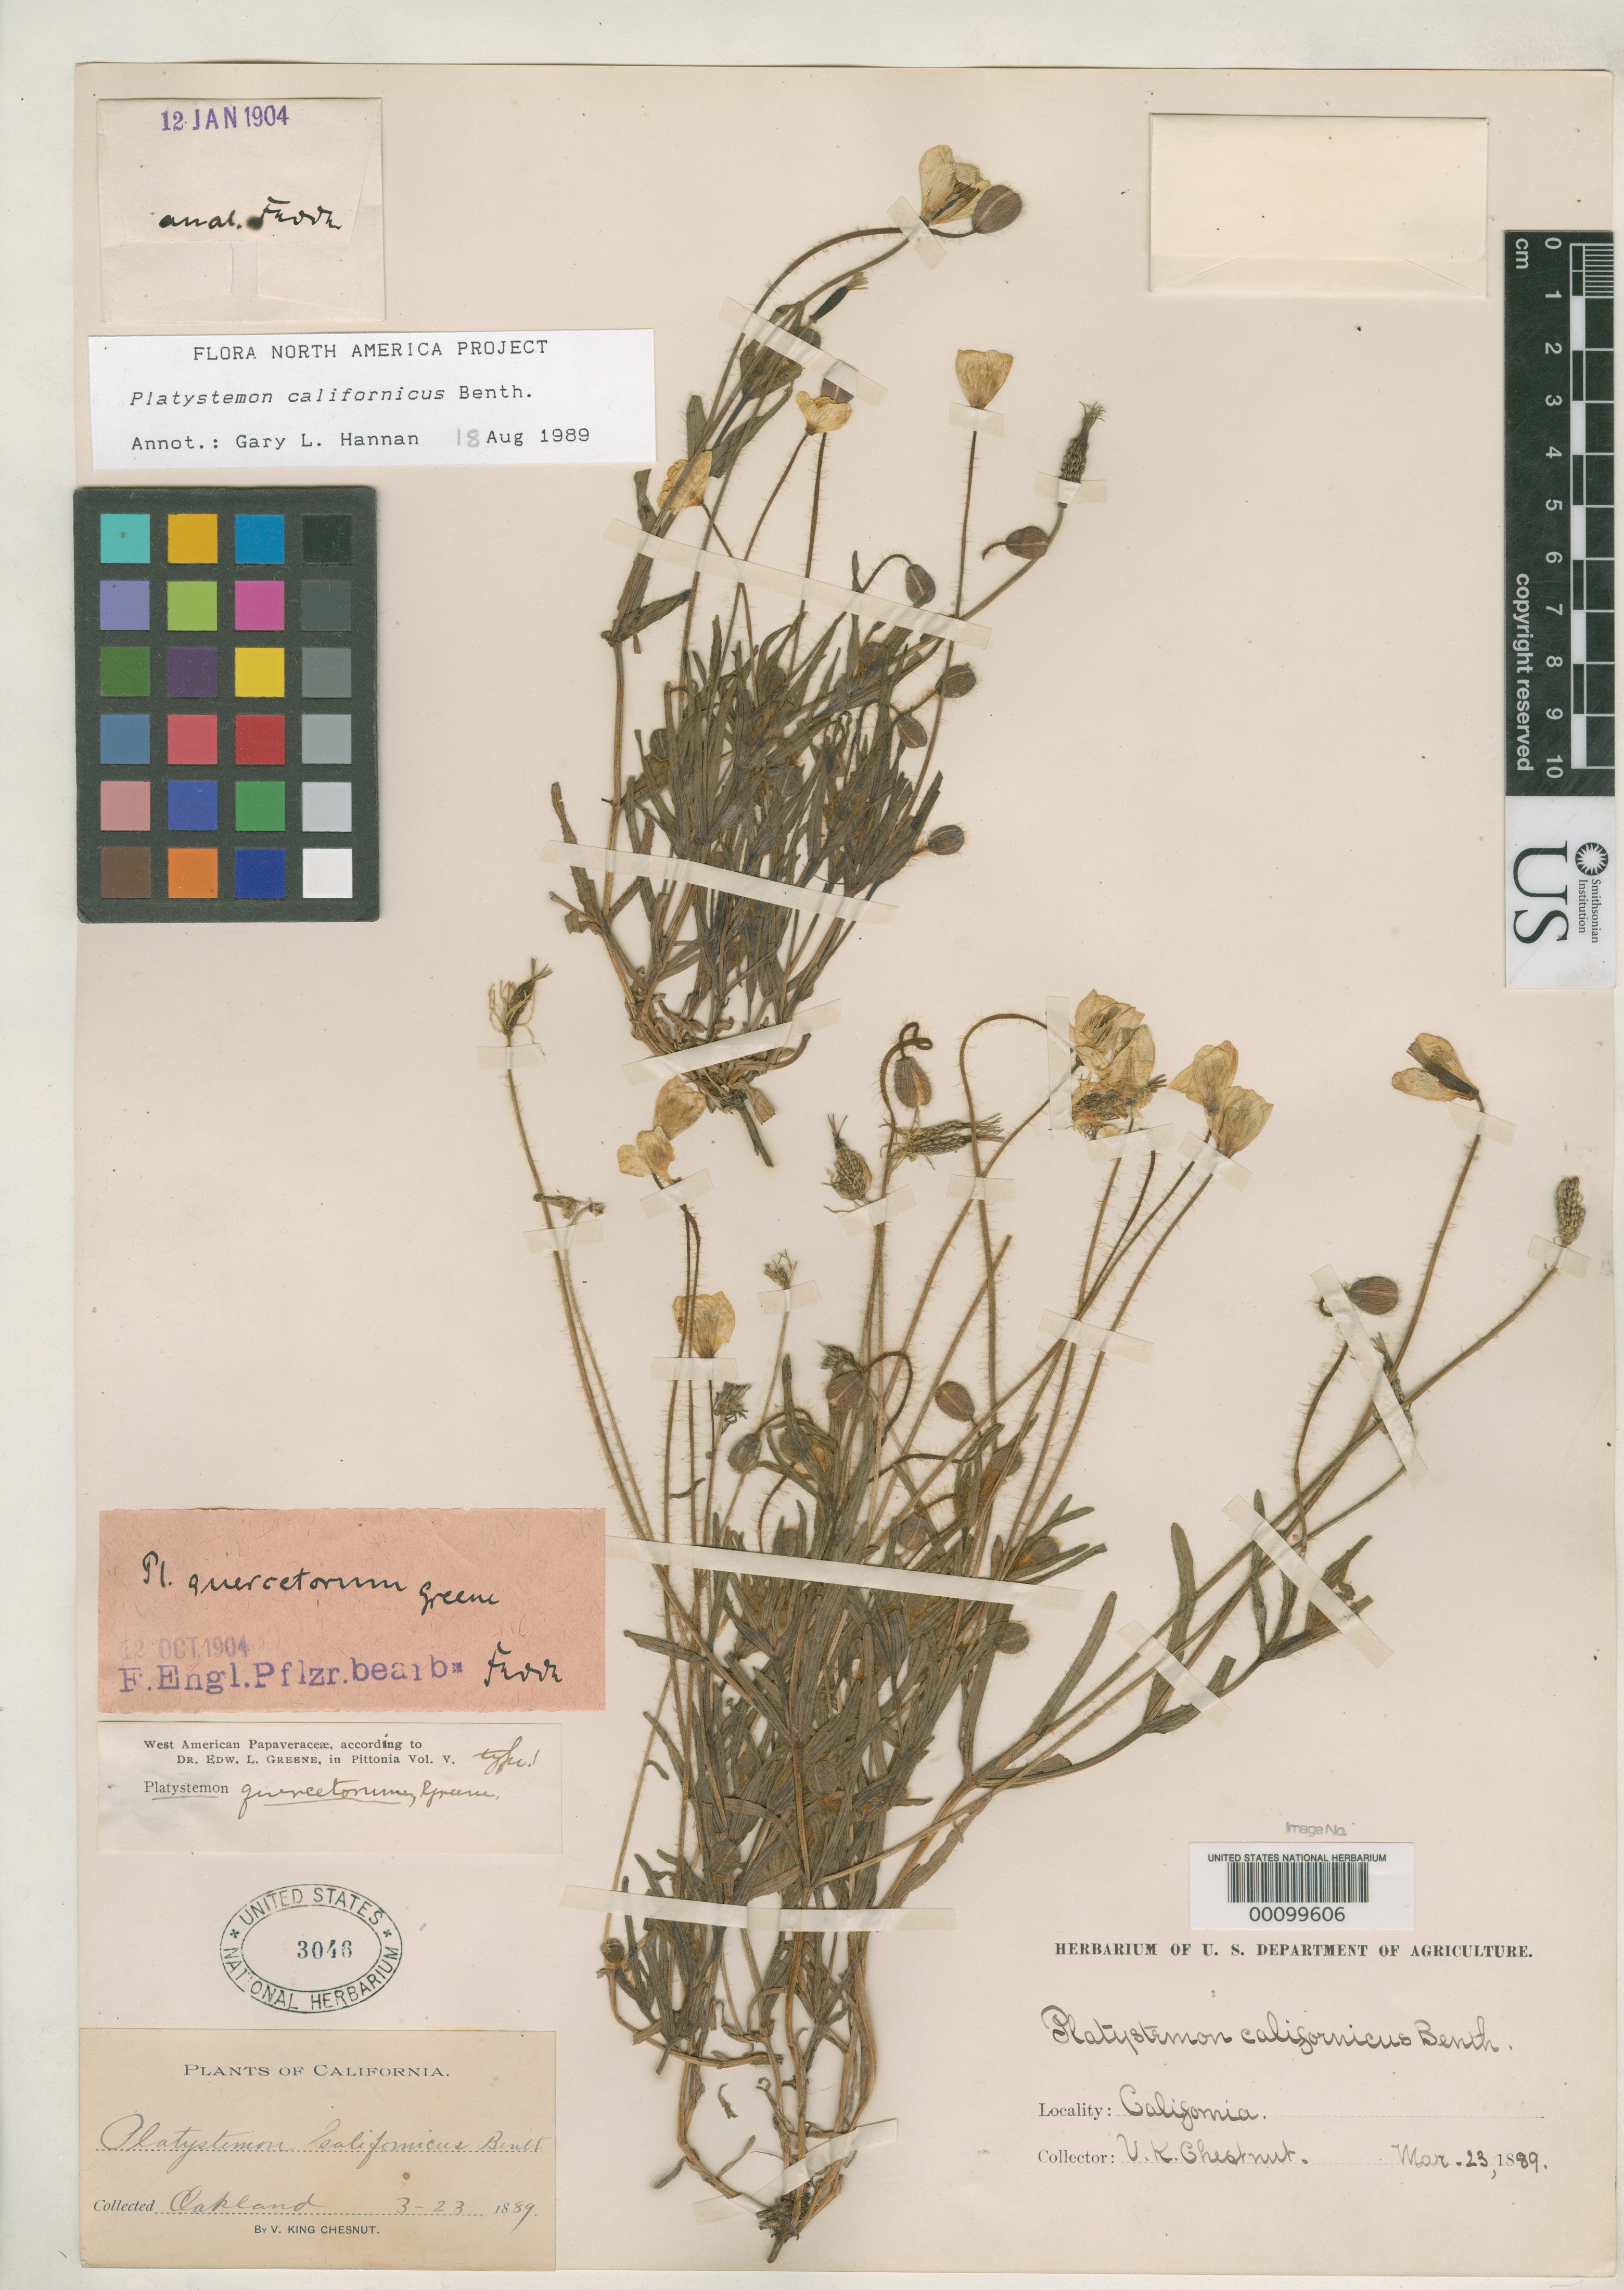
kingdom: Plantae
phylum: Tracheophyta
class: Magnoliopsida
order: Ranunculales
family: Papaveraceae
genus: Platystemon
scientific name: Platystemon quercetorum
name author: Greene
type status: Holotype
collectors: V. K. Chesnut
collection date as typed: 23 Mar 1889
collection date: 1889-03-23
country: United States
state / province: California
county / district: Alameda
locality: Oakland.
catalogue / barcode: US 3046